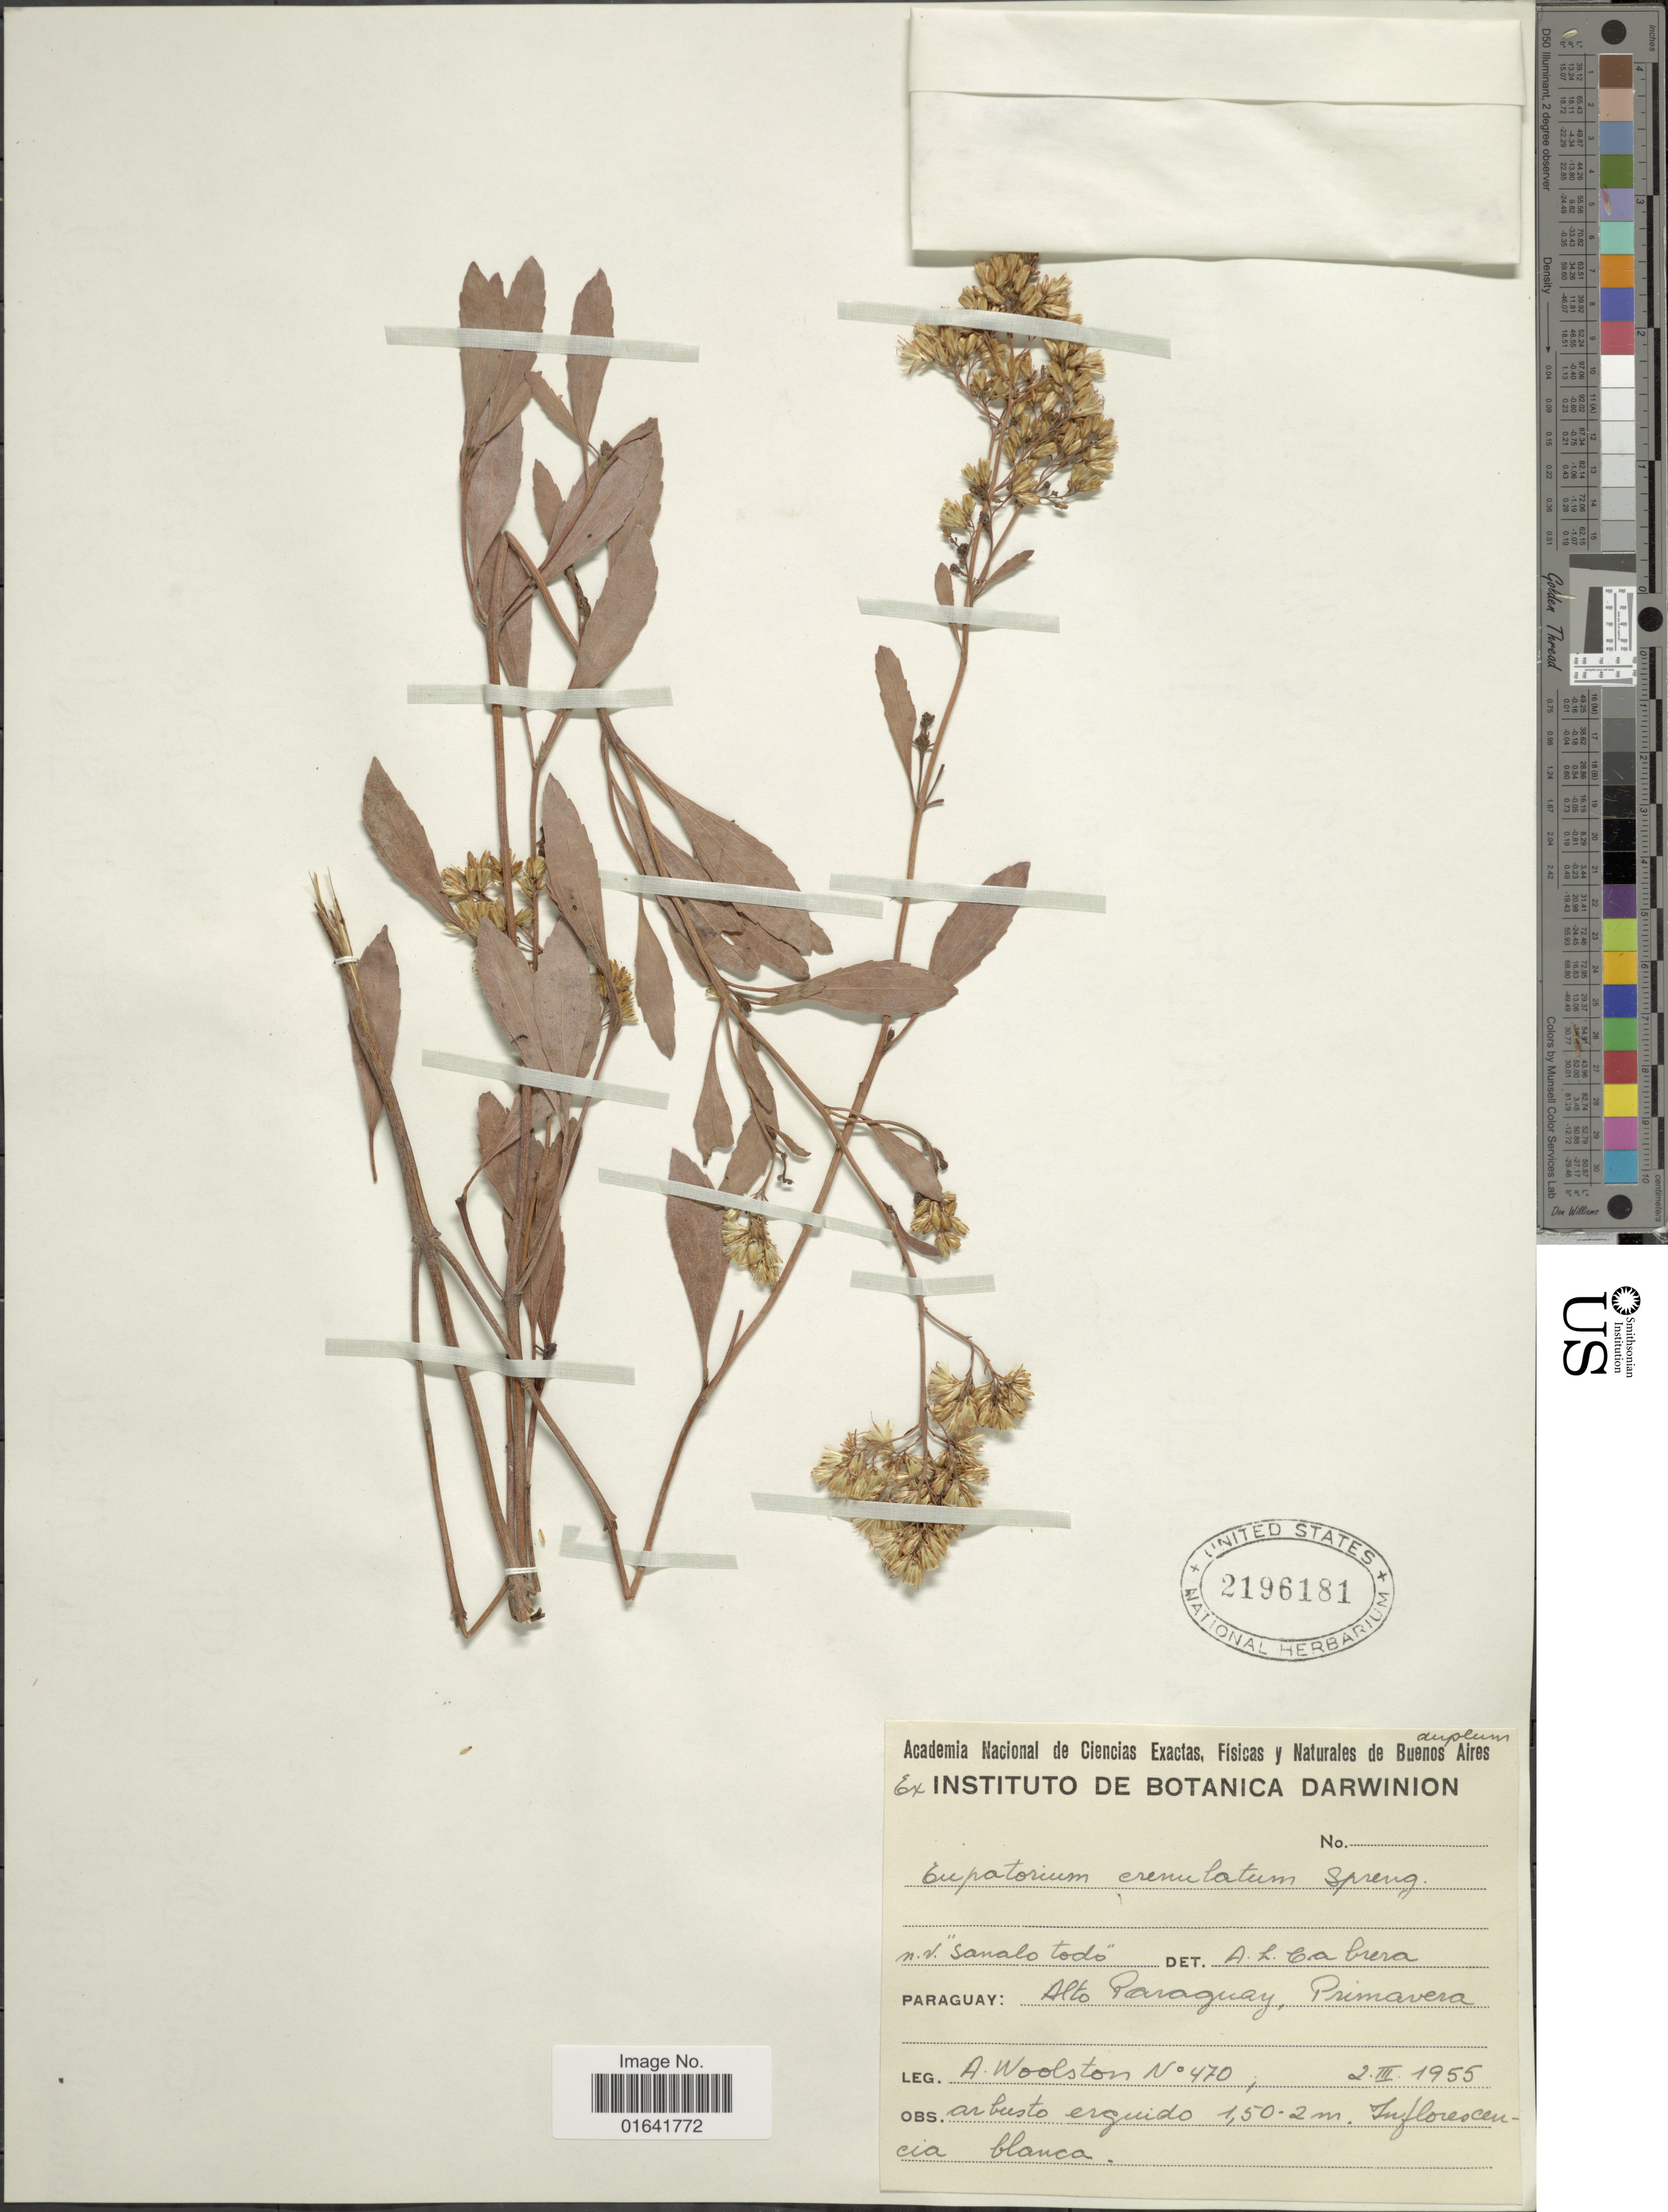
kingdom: Plantae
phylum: Tracheophyta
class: Magnoliopsida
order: Asterales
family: Asteraceae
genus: Raulinoreitzia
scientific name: Raulinoreitzia crenulata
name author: (Spreng.) R.M. King & H. Rob.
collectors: A. Woolston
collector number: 470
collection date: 1955-03-02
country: Paraguay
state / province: Alto Paraguay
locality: Primavera, n.v. "Sanalo todo".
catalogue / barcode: US 2196181